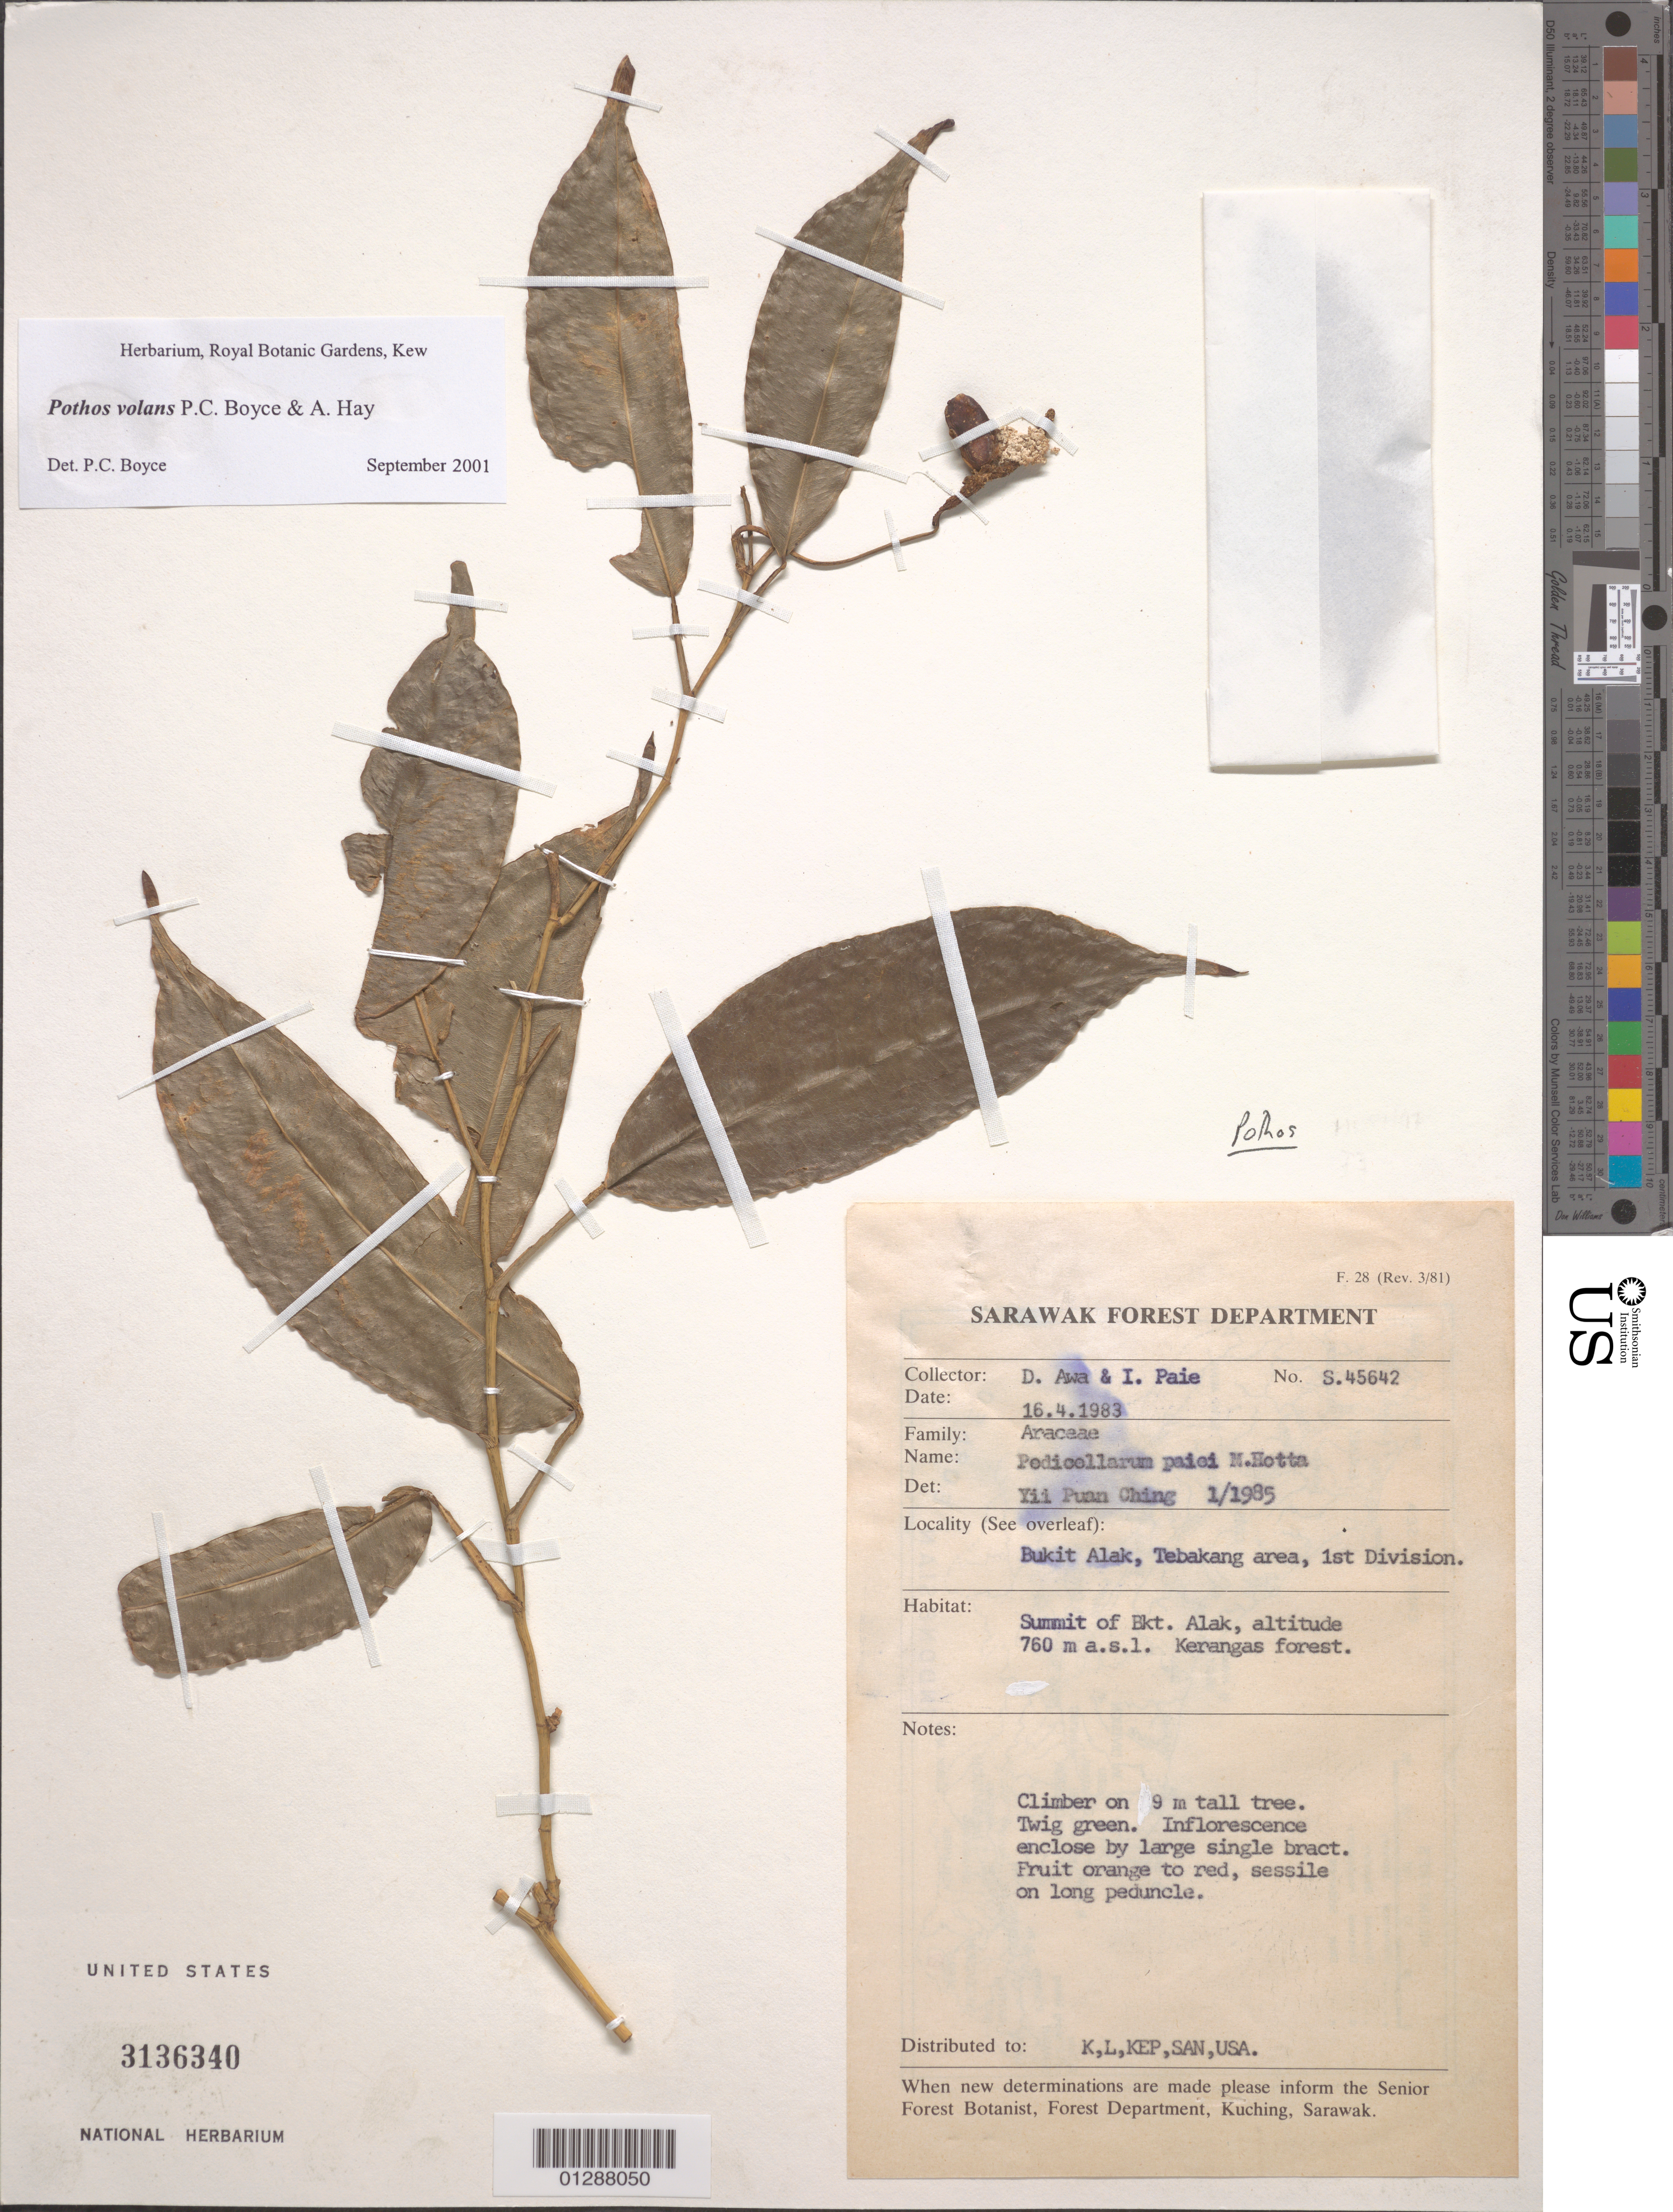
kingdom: Plantae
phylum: Tracheophyta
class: Liliopsida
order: Alismatales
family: Araceae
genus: Pothos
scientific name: Pothos volans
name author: P.C. Boyce & A. Hay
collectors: D. Awa & I. Paie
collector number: S45642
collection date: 1983-04-16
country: Malaysia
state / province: Sarawak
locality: Bukit Alak, Tebakang Area, 1st Division. Summit of Bkt. Alak. Kerangas forest.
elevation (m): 760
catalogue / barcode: US 3136340